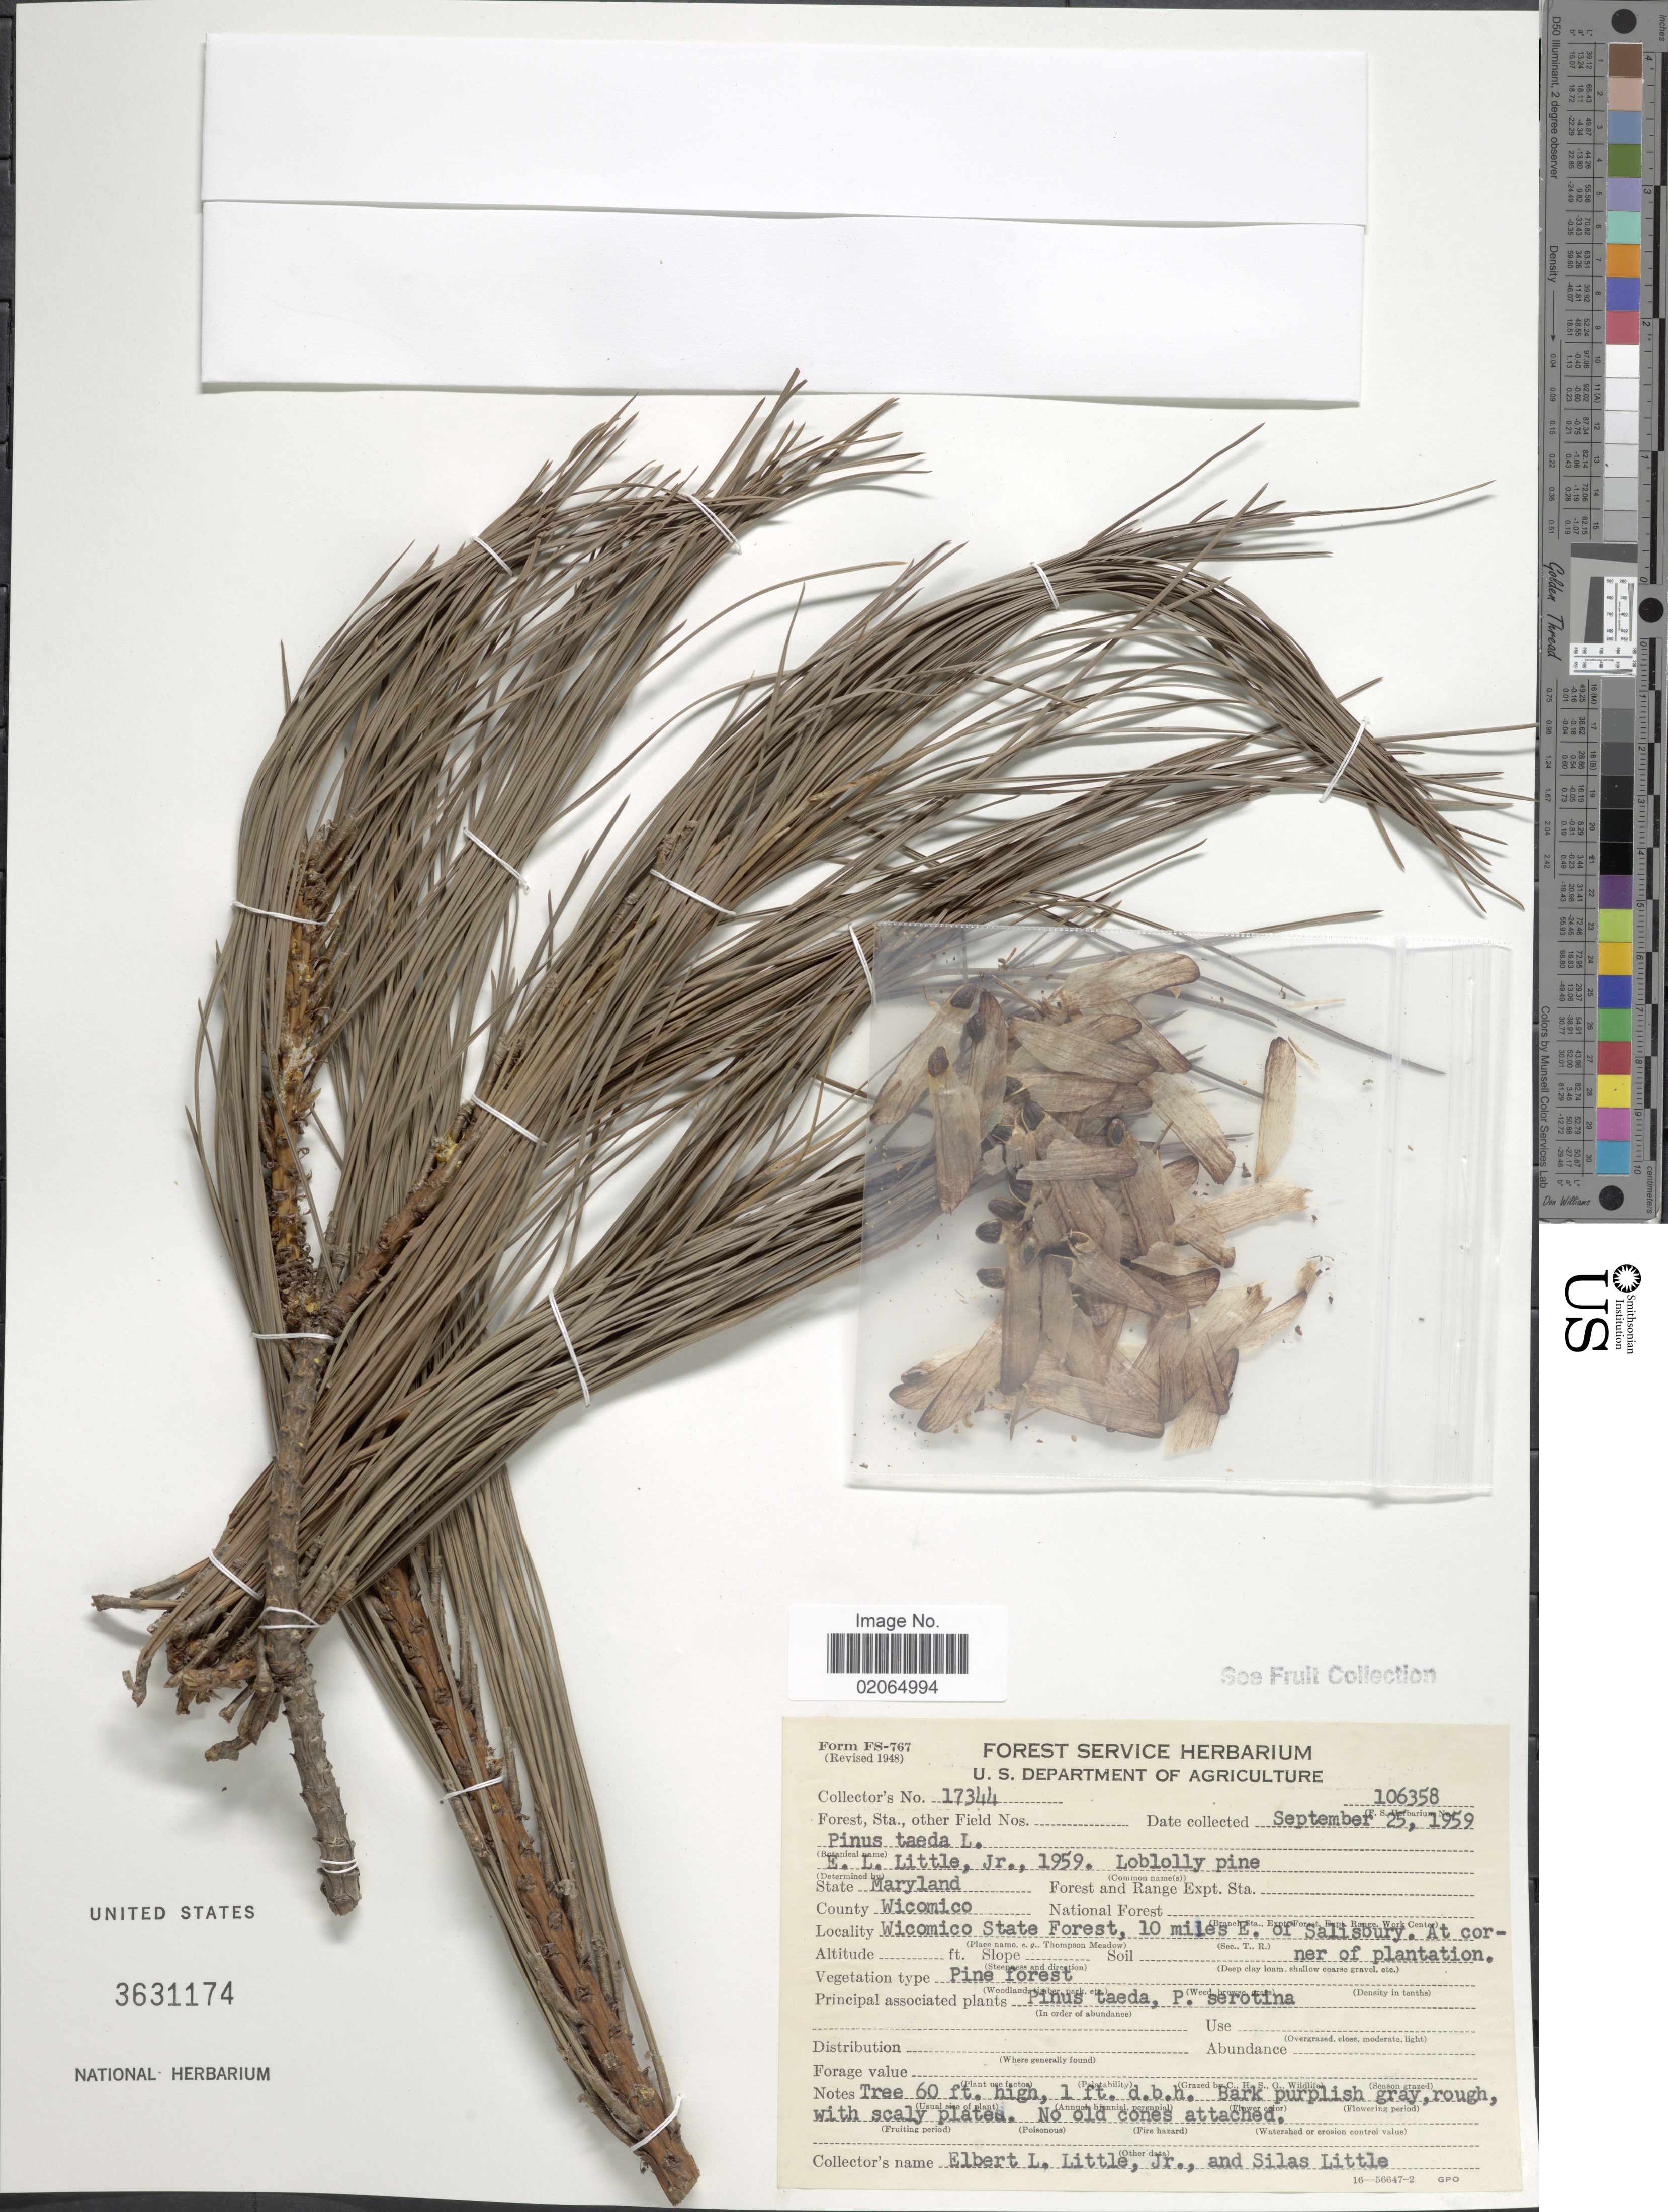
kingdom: Plantae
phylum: Tracheophyta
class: Pinopsida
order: Pinales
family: Pinaceae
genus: Pinus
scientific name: Pinus taeda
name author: L.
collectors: E. L. Little & S. Little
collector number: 17344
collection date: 1959-09-25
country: United States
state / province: Maryland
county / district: Wicomico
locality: County Wicomico, Wicomico State Forest, 10 miles E. of Salisbury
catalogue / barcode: US 3631174